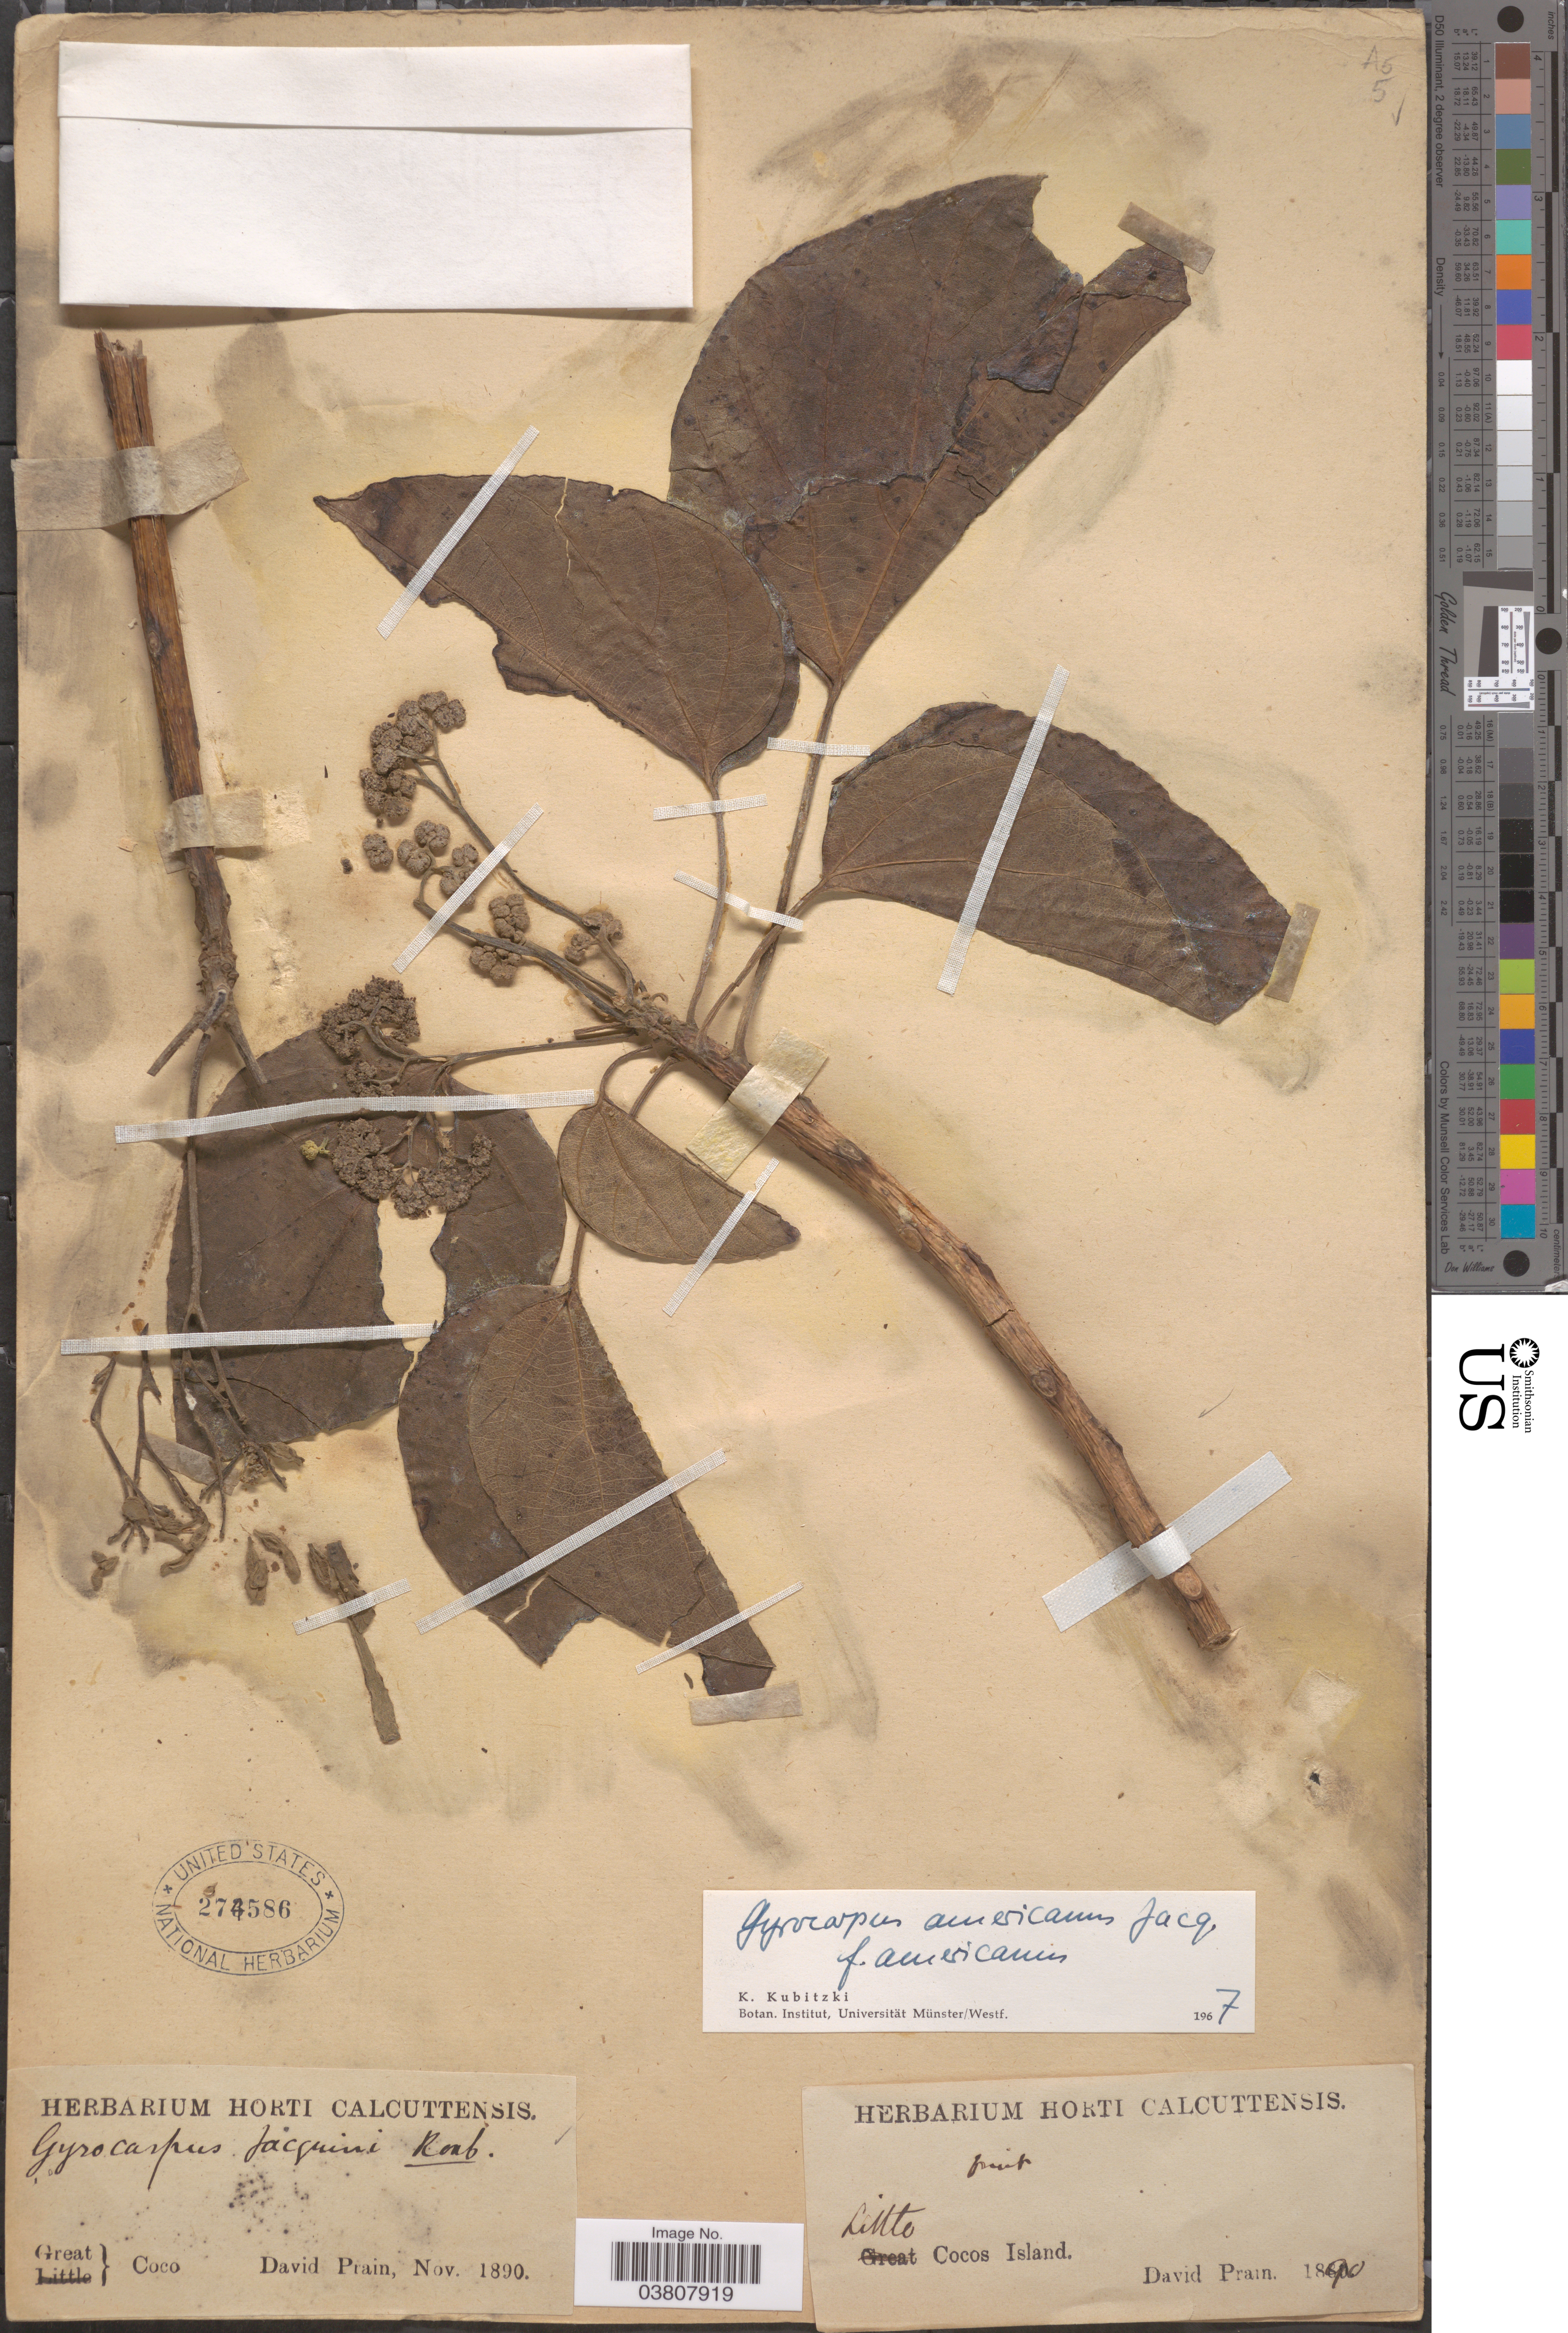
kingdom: Plantae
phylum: Tracheophyta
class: Magnoliopsida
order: Laurales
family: Hernandiaceae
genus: Gyrocarpus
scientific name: Gyrocarpus americanus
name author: Jacq.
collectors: D. Prain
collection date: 1890-11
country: India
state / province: Andaman and Nicobar Islands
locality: Great Coco. Little Cocos Island.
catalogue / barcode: US 274586